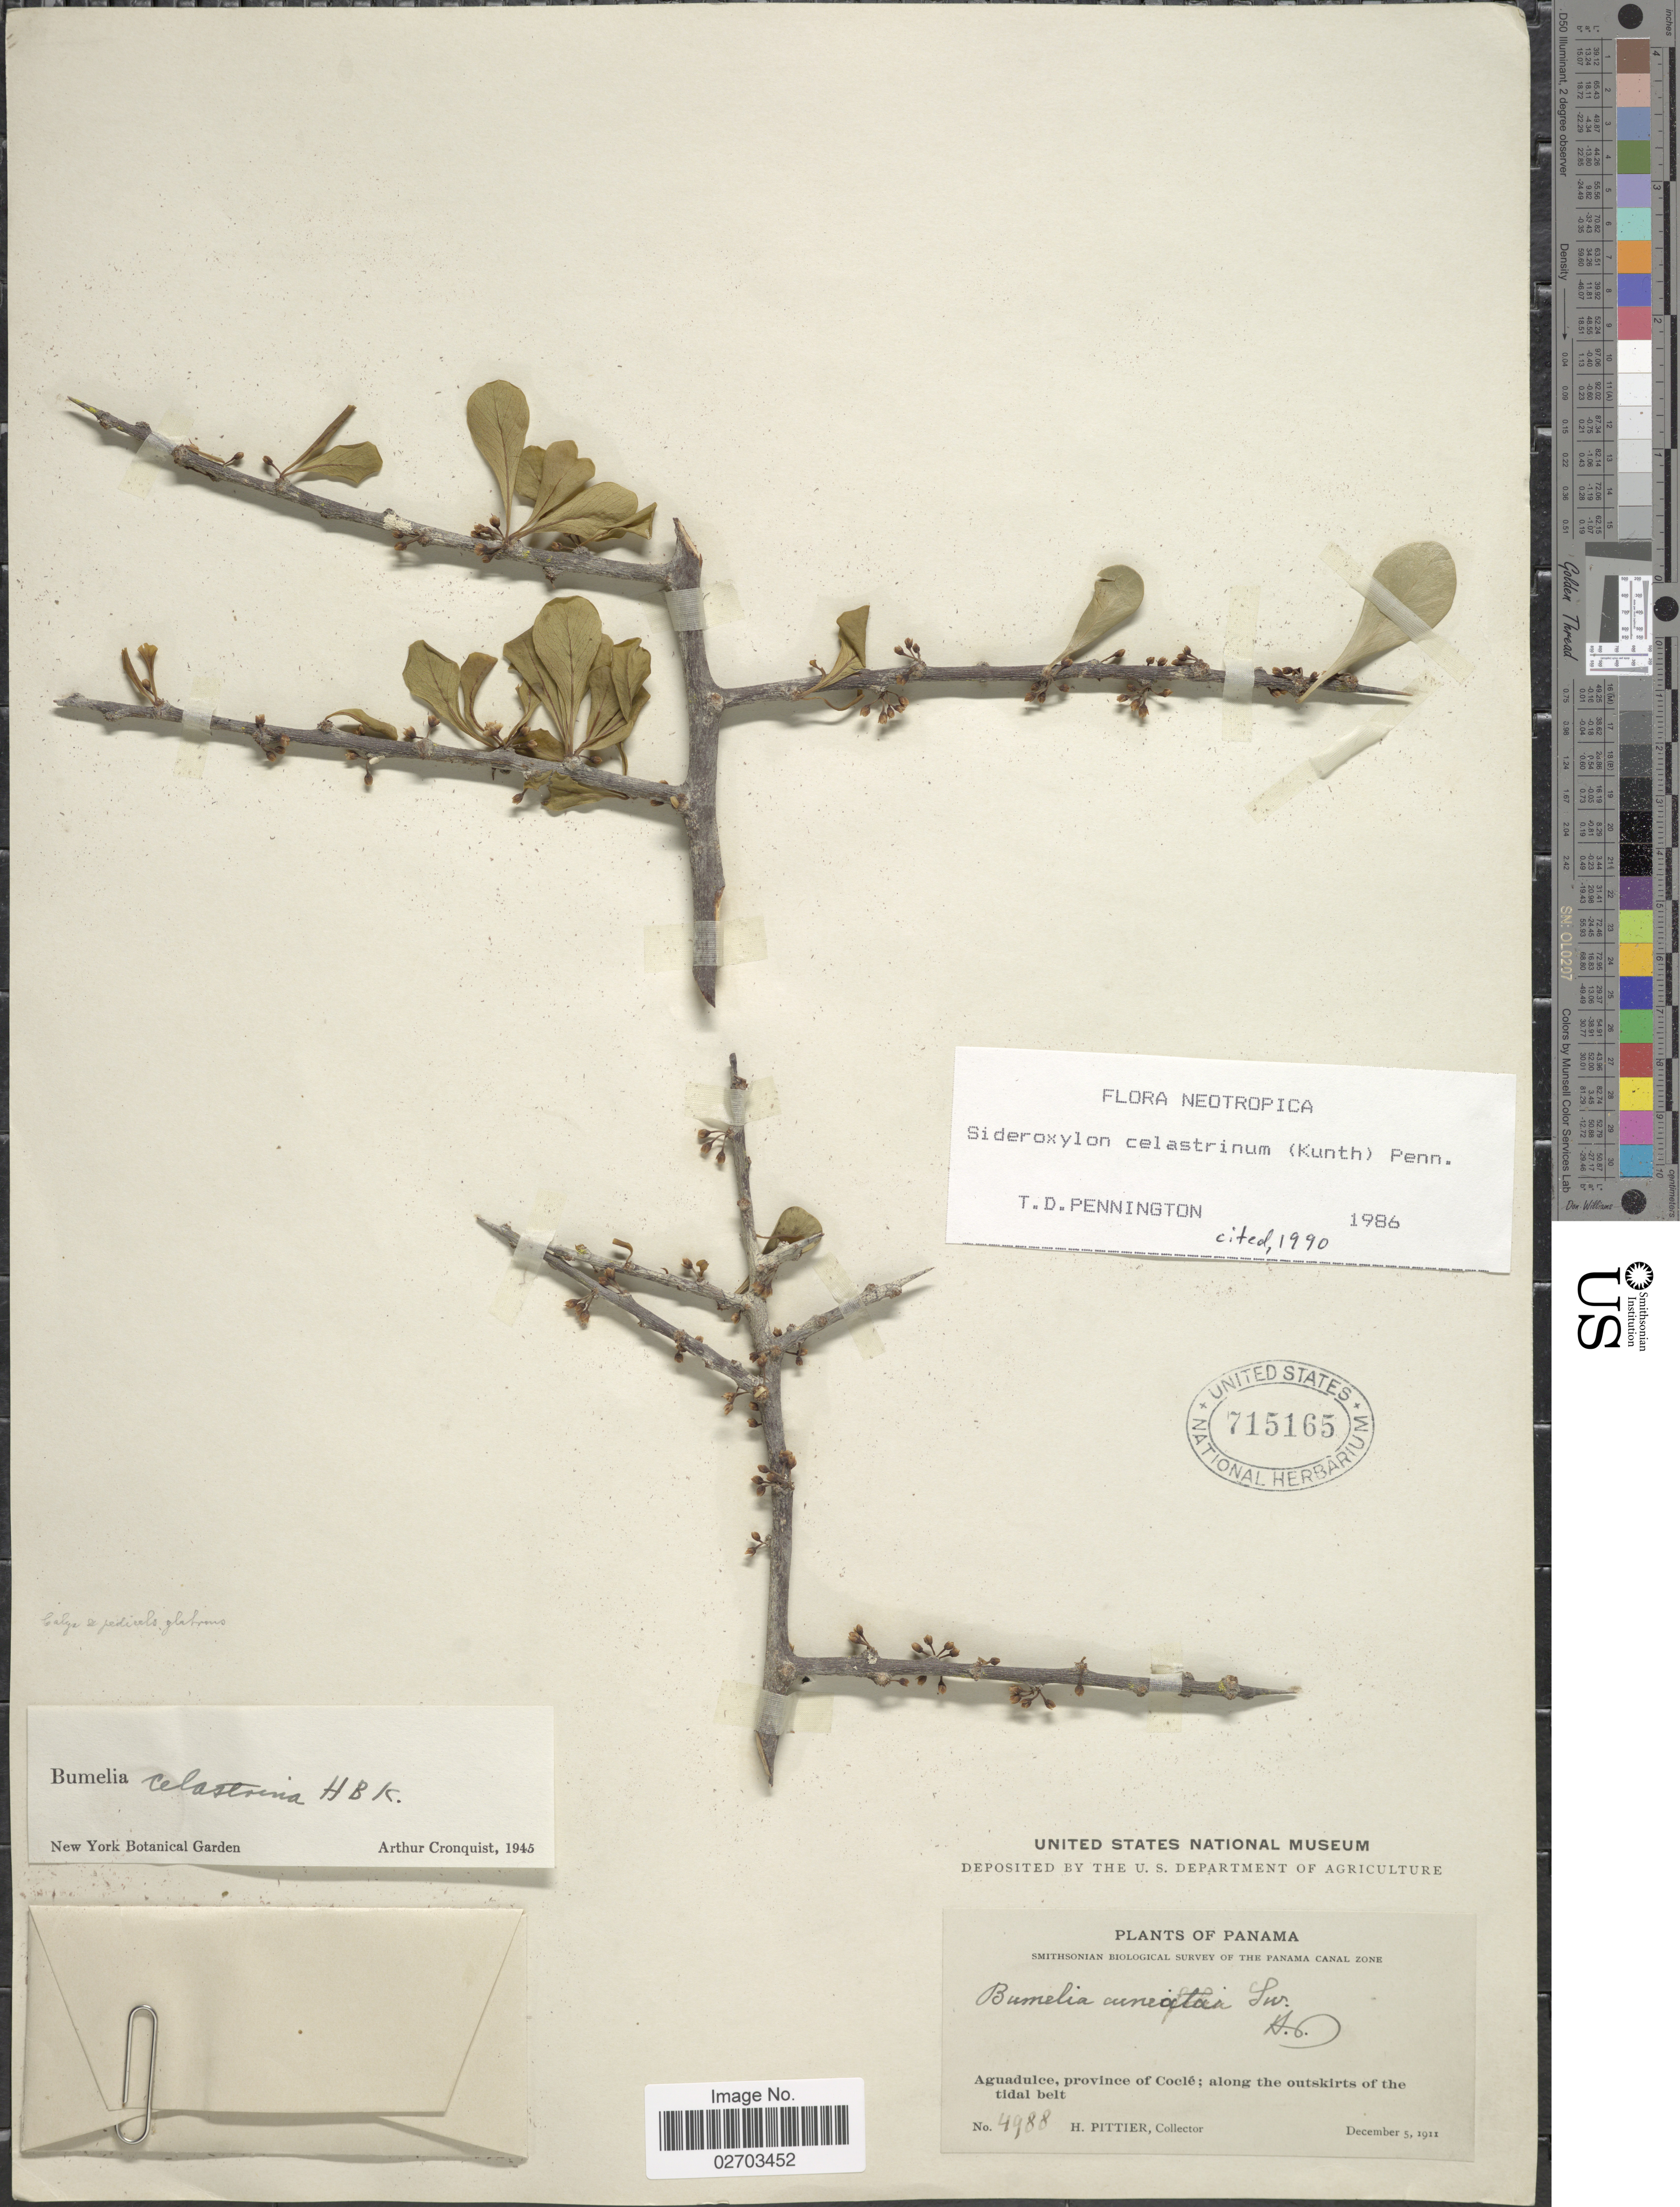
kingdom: Plantae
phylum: Tracheophyta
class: Magnoliopsida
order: Ericales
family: Sapotaceae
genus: Sideroxylon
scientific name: Sideroxylon celastrinum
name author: (Kunth) T.D. Penn.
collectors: H. F. Pittier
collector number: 4988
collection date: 1911-12-05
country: Panama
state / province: Coclé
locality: Aguadulce, along the outskirts of the tidal belt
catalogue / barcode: US 715165